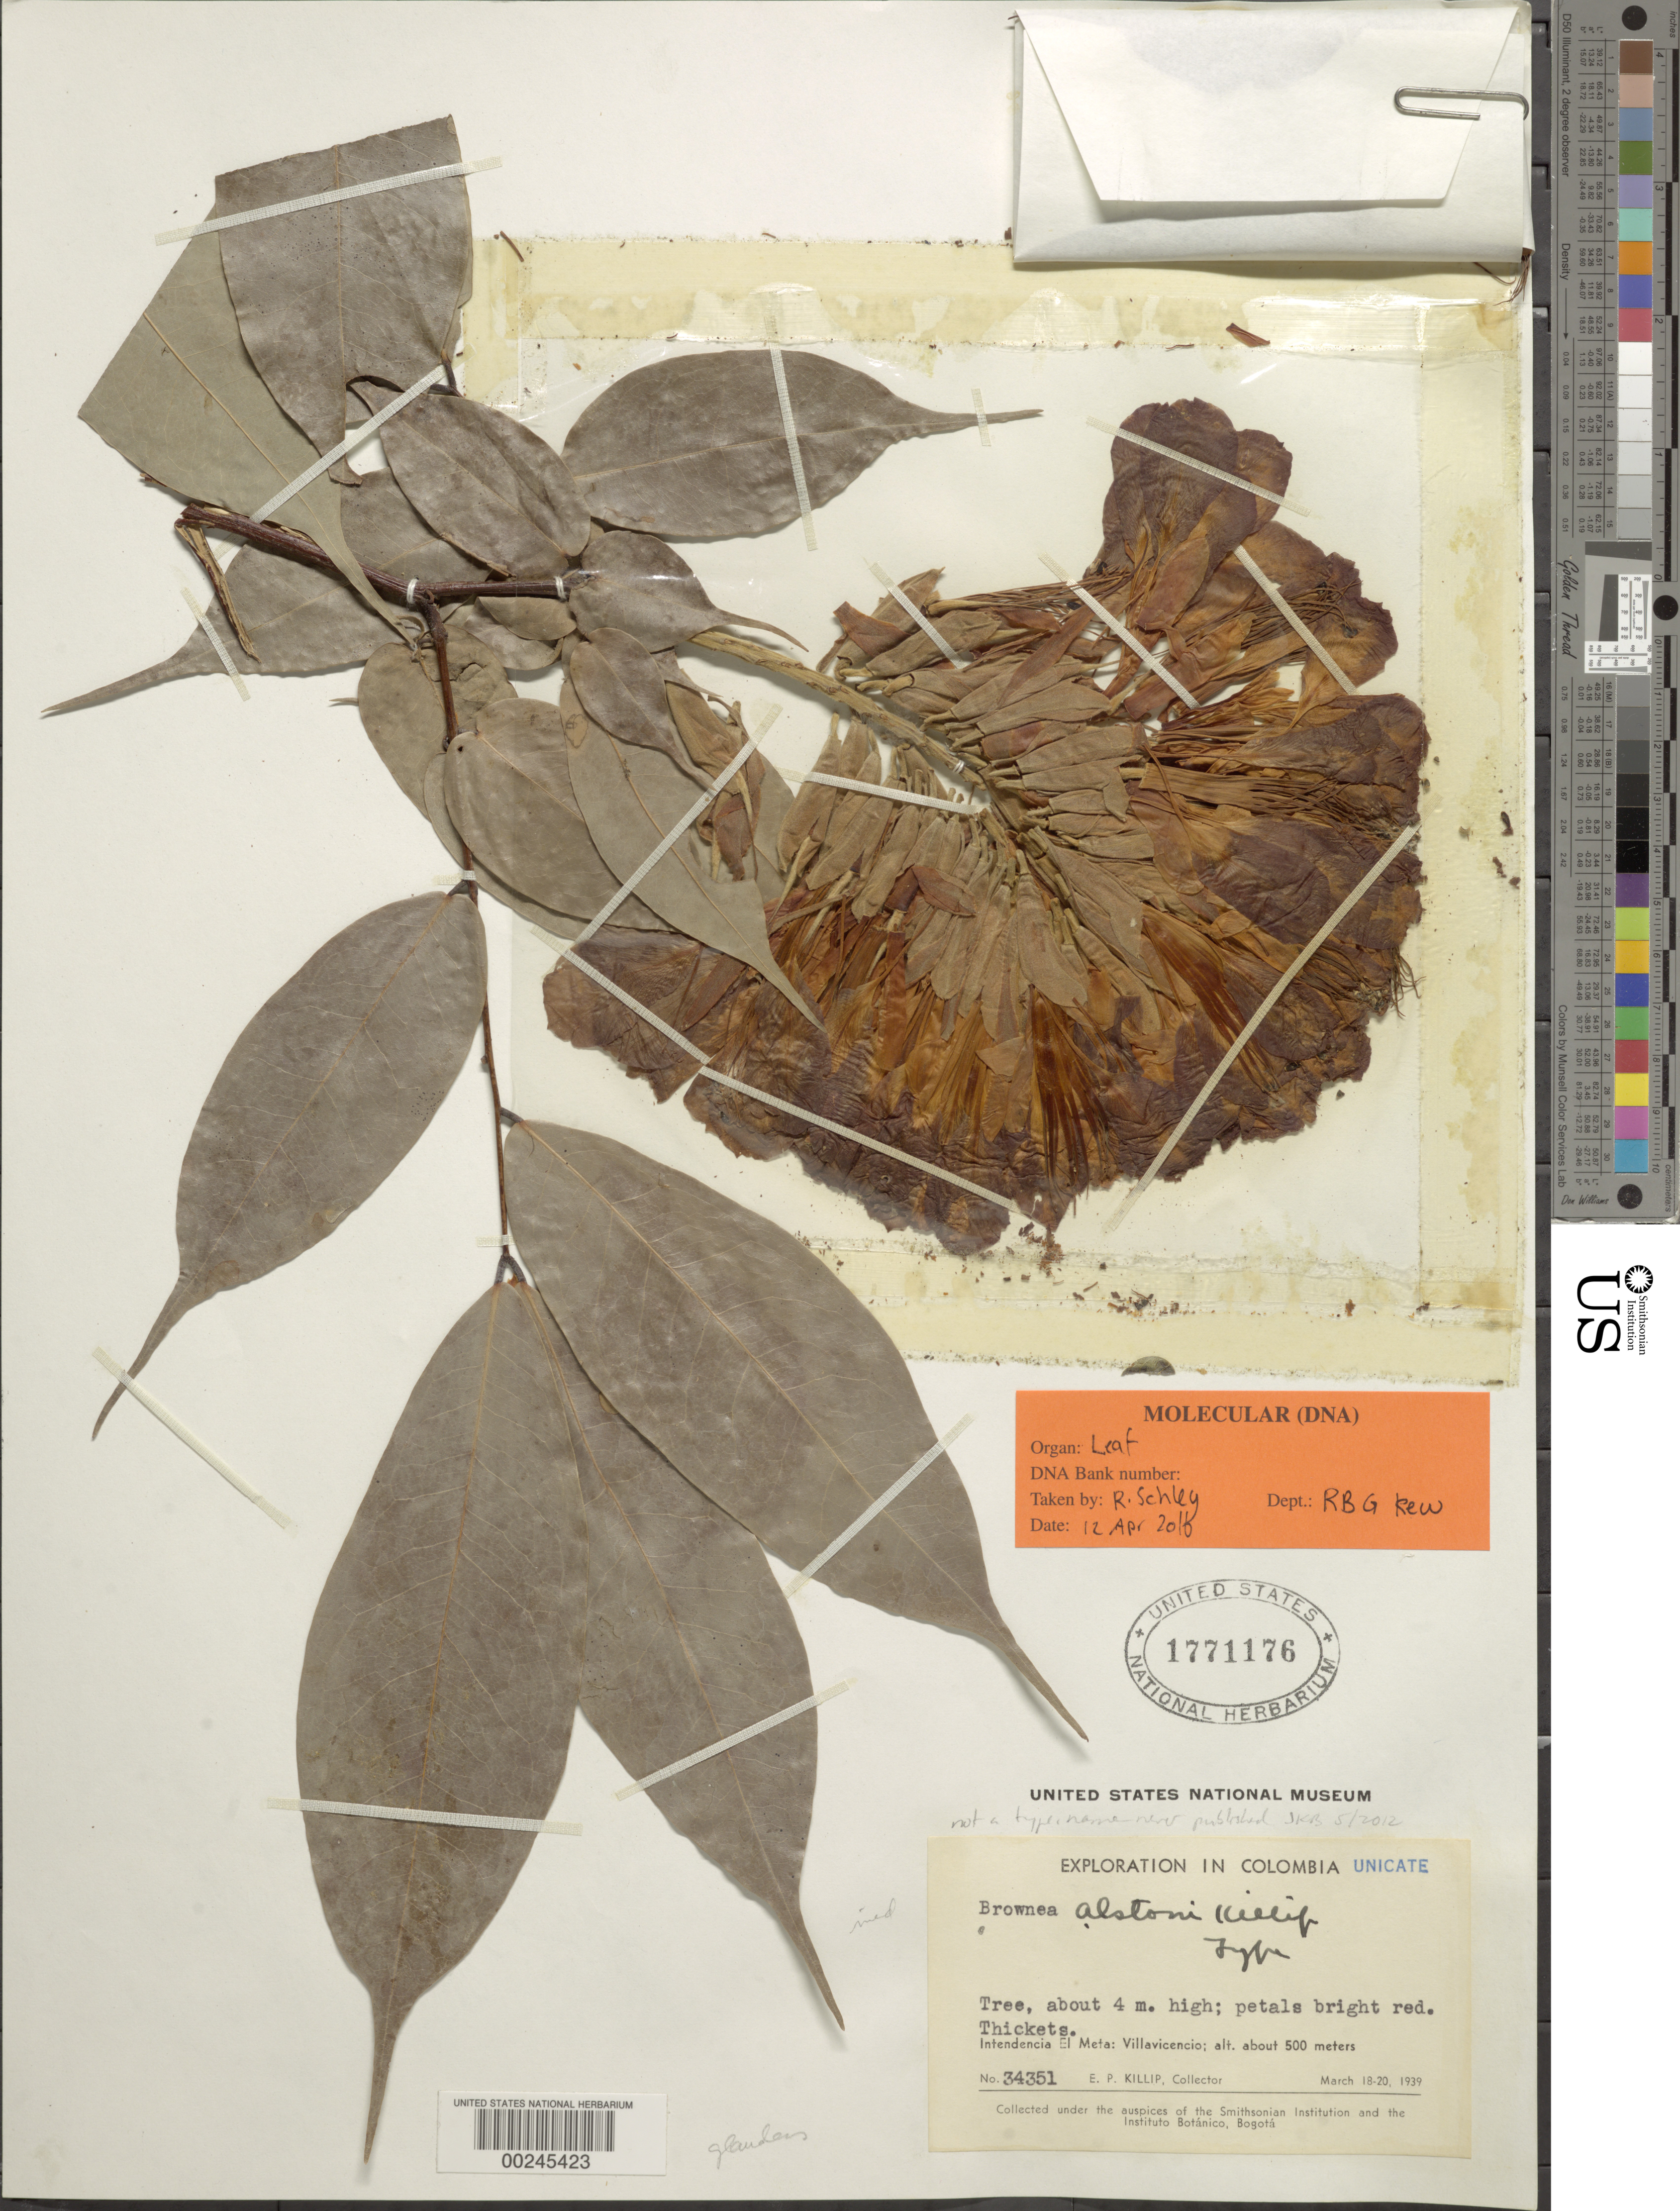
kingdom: Plantae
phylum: Tracheophyta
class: Magnoliopsida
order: Fabales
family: Fabaceae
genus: Brownea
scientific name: Brownea grandiceps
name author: Jacq.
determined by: Santos-Silva, J.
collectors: E. P. Killip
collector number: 34351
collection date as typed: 18 Mar 1939 to 20 Mar 1939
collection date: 1939-03-18/1939-03-20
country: Colombia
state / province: Meta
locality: Villa Vicencia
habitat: Thickets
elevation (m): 500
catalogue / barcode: US 1771176